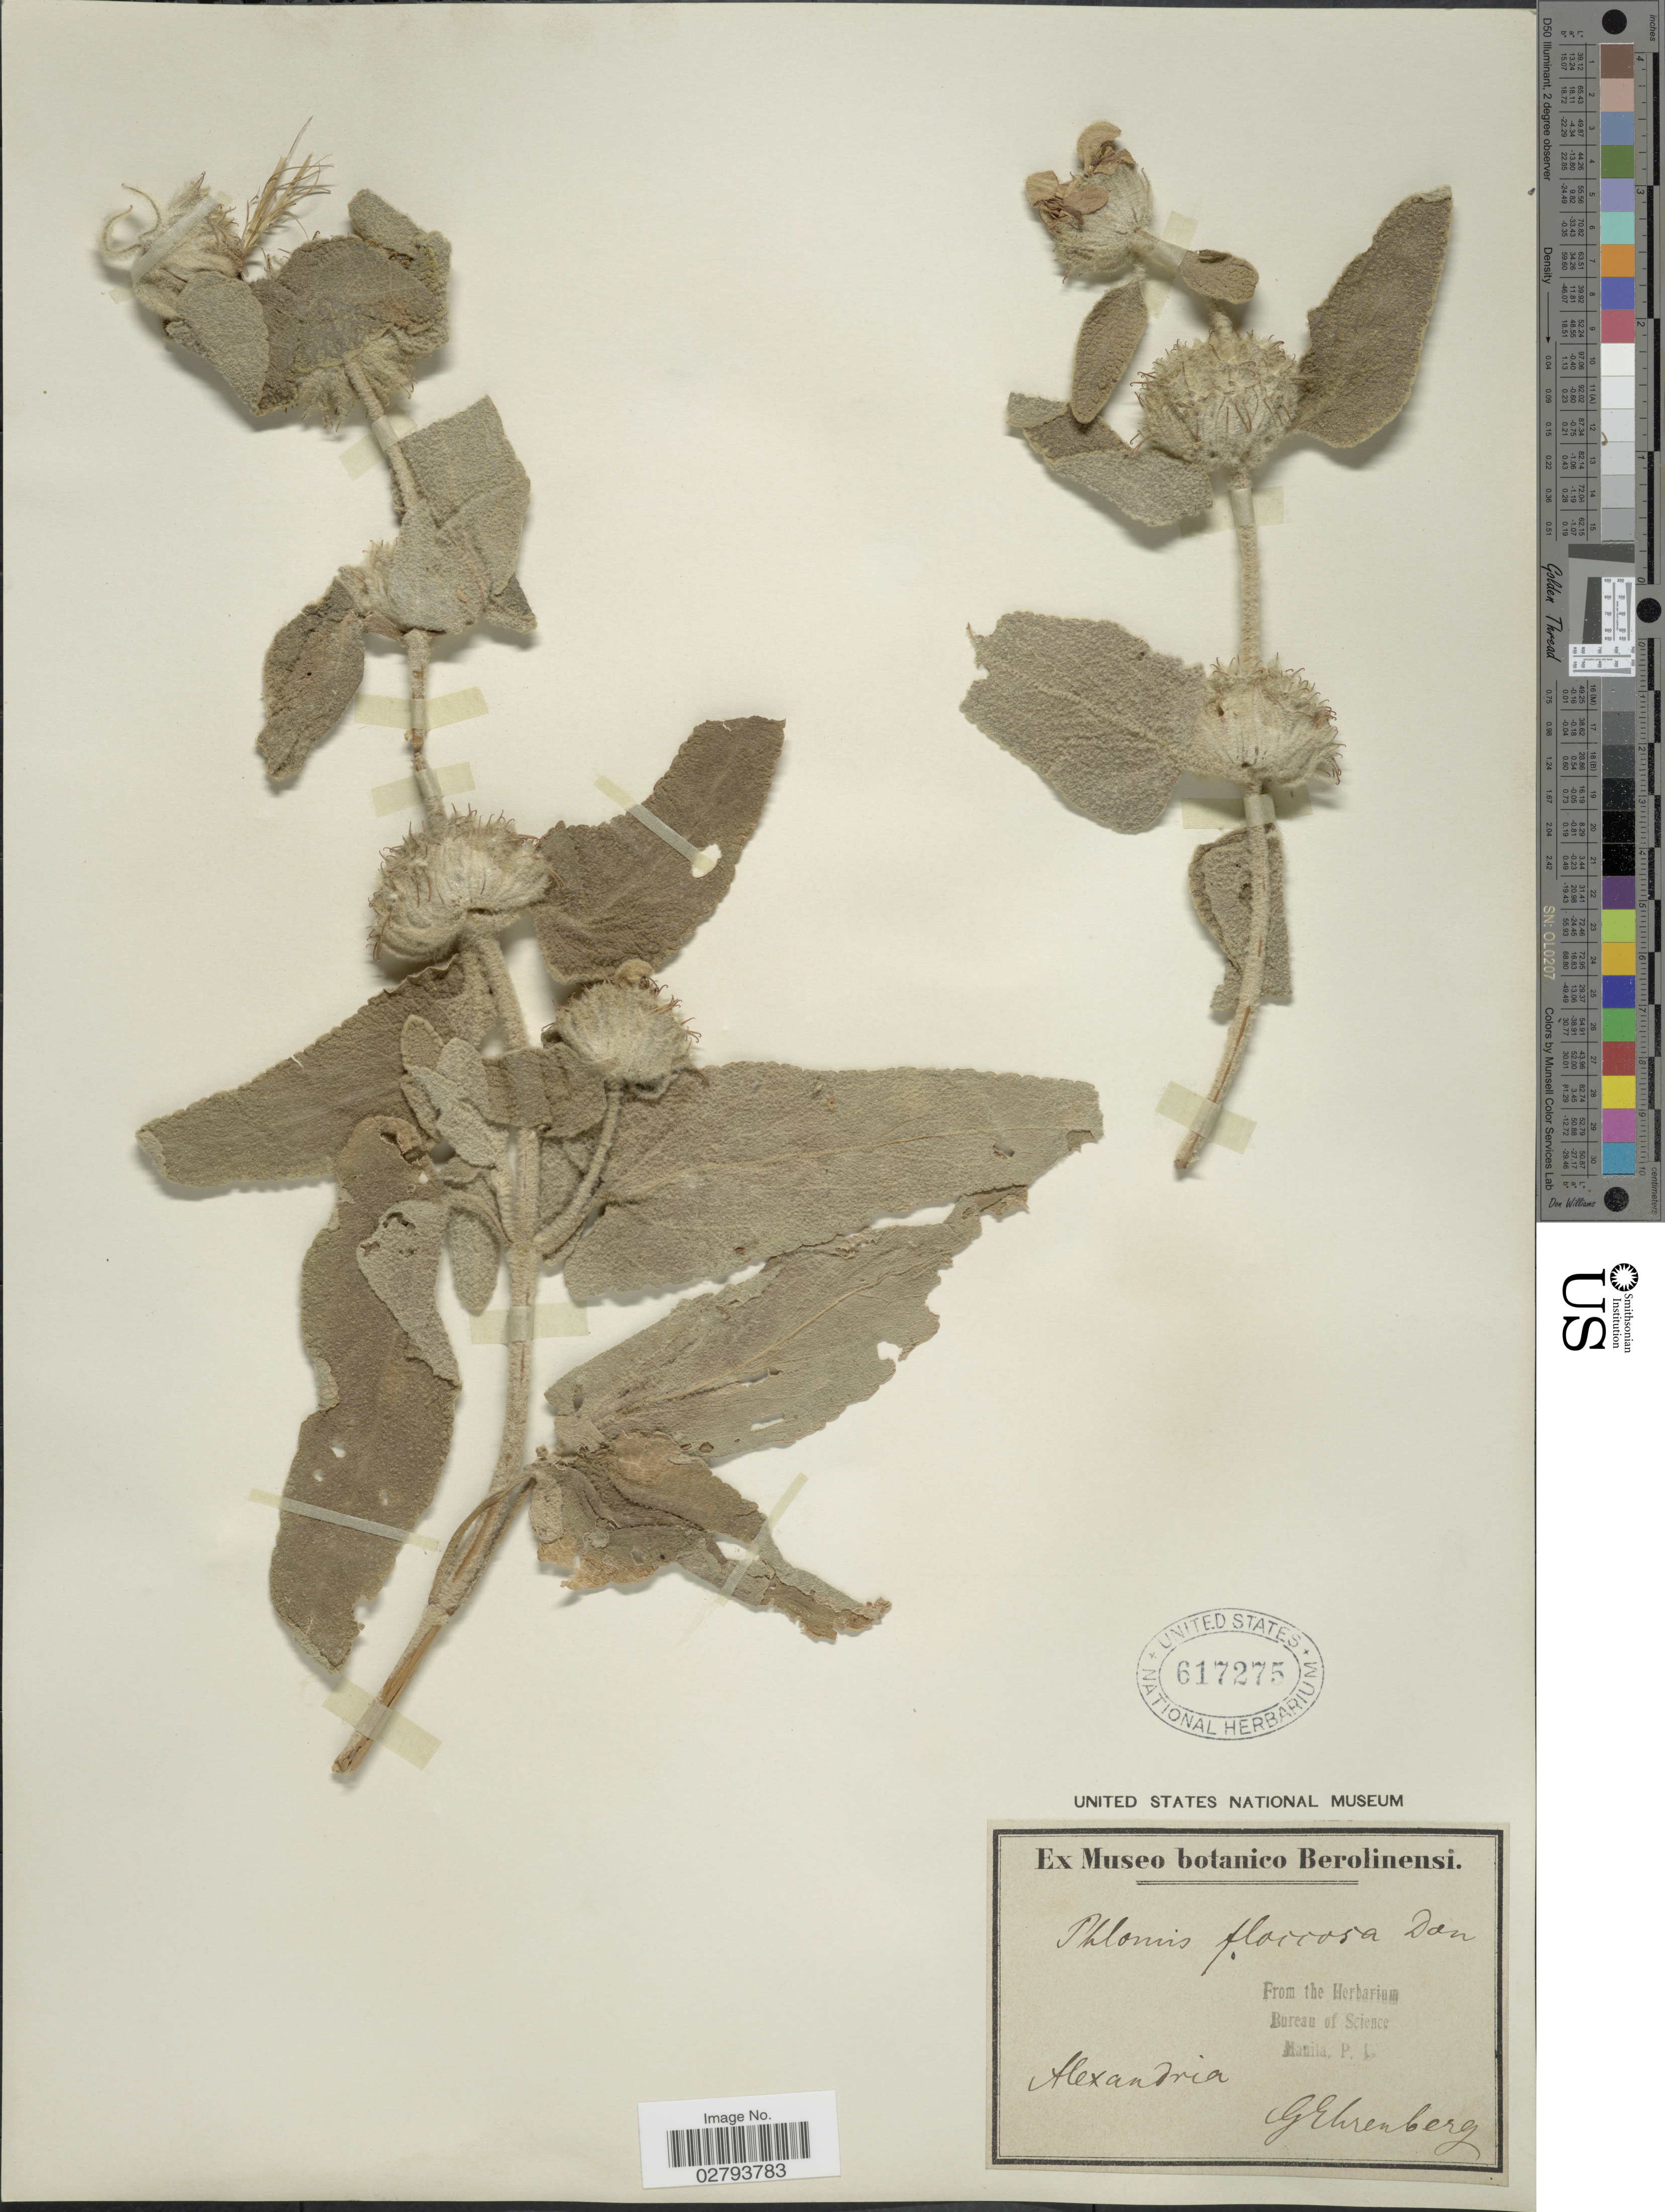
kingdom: Plantae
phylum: Tracheophyta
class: Magnoliopsida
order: Lamiales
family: Lamiaceae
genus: Phlomis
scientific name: Phlomis floccosa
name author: D. Don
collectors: G. Ehrenberg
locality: Alexandria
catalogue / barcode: US 617275